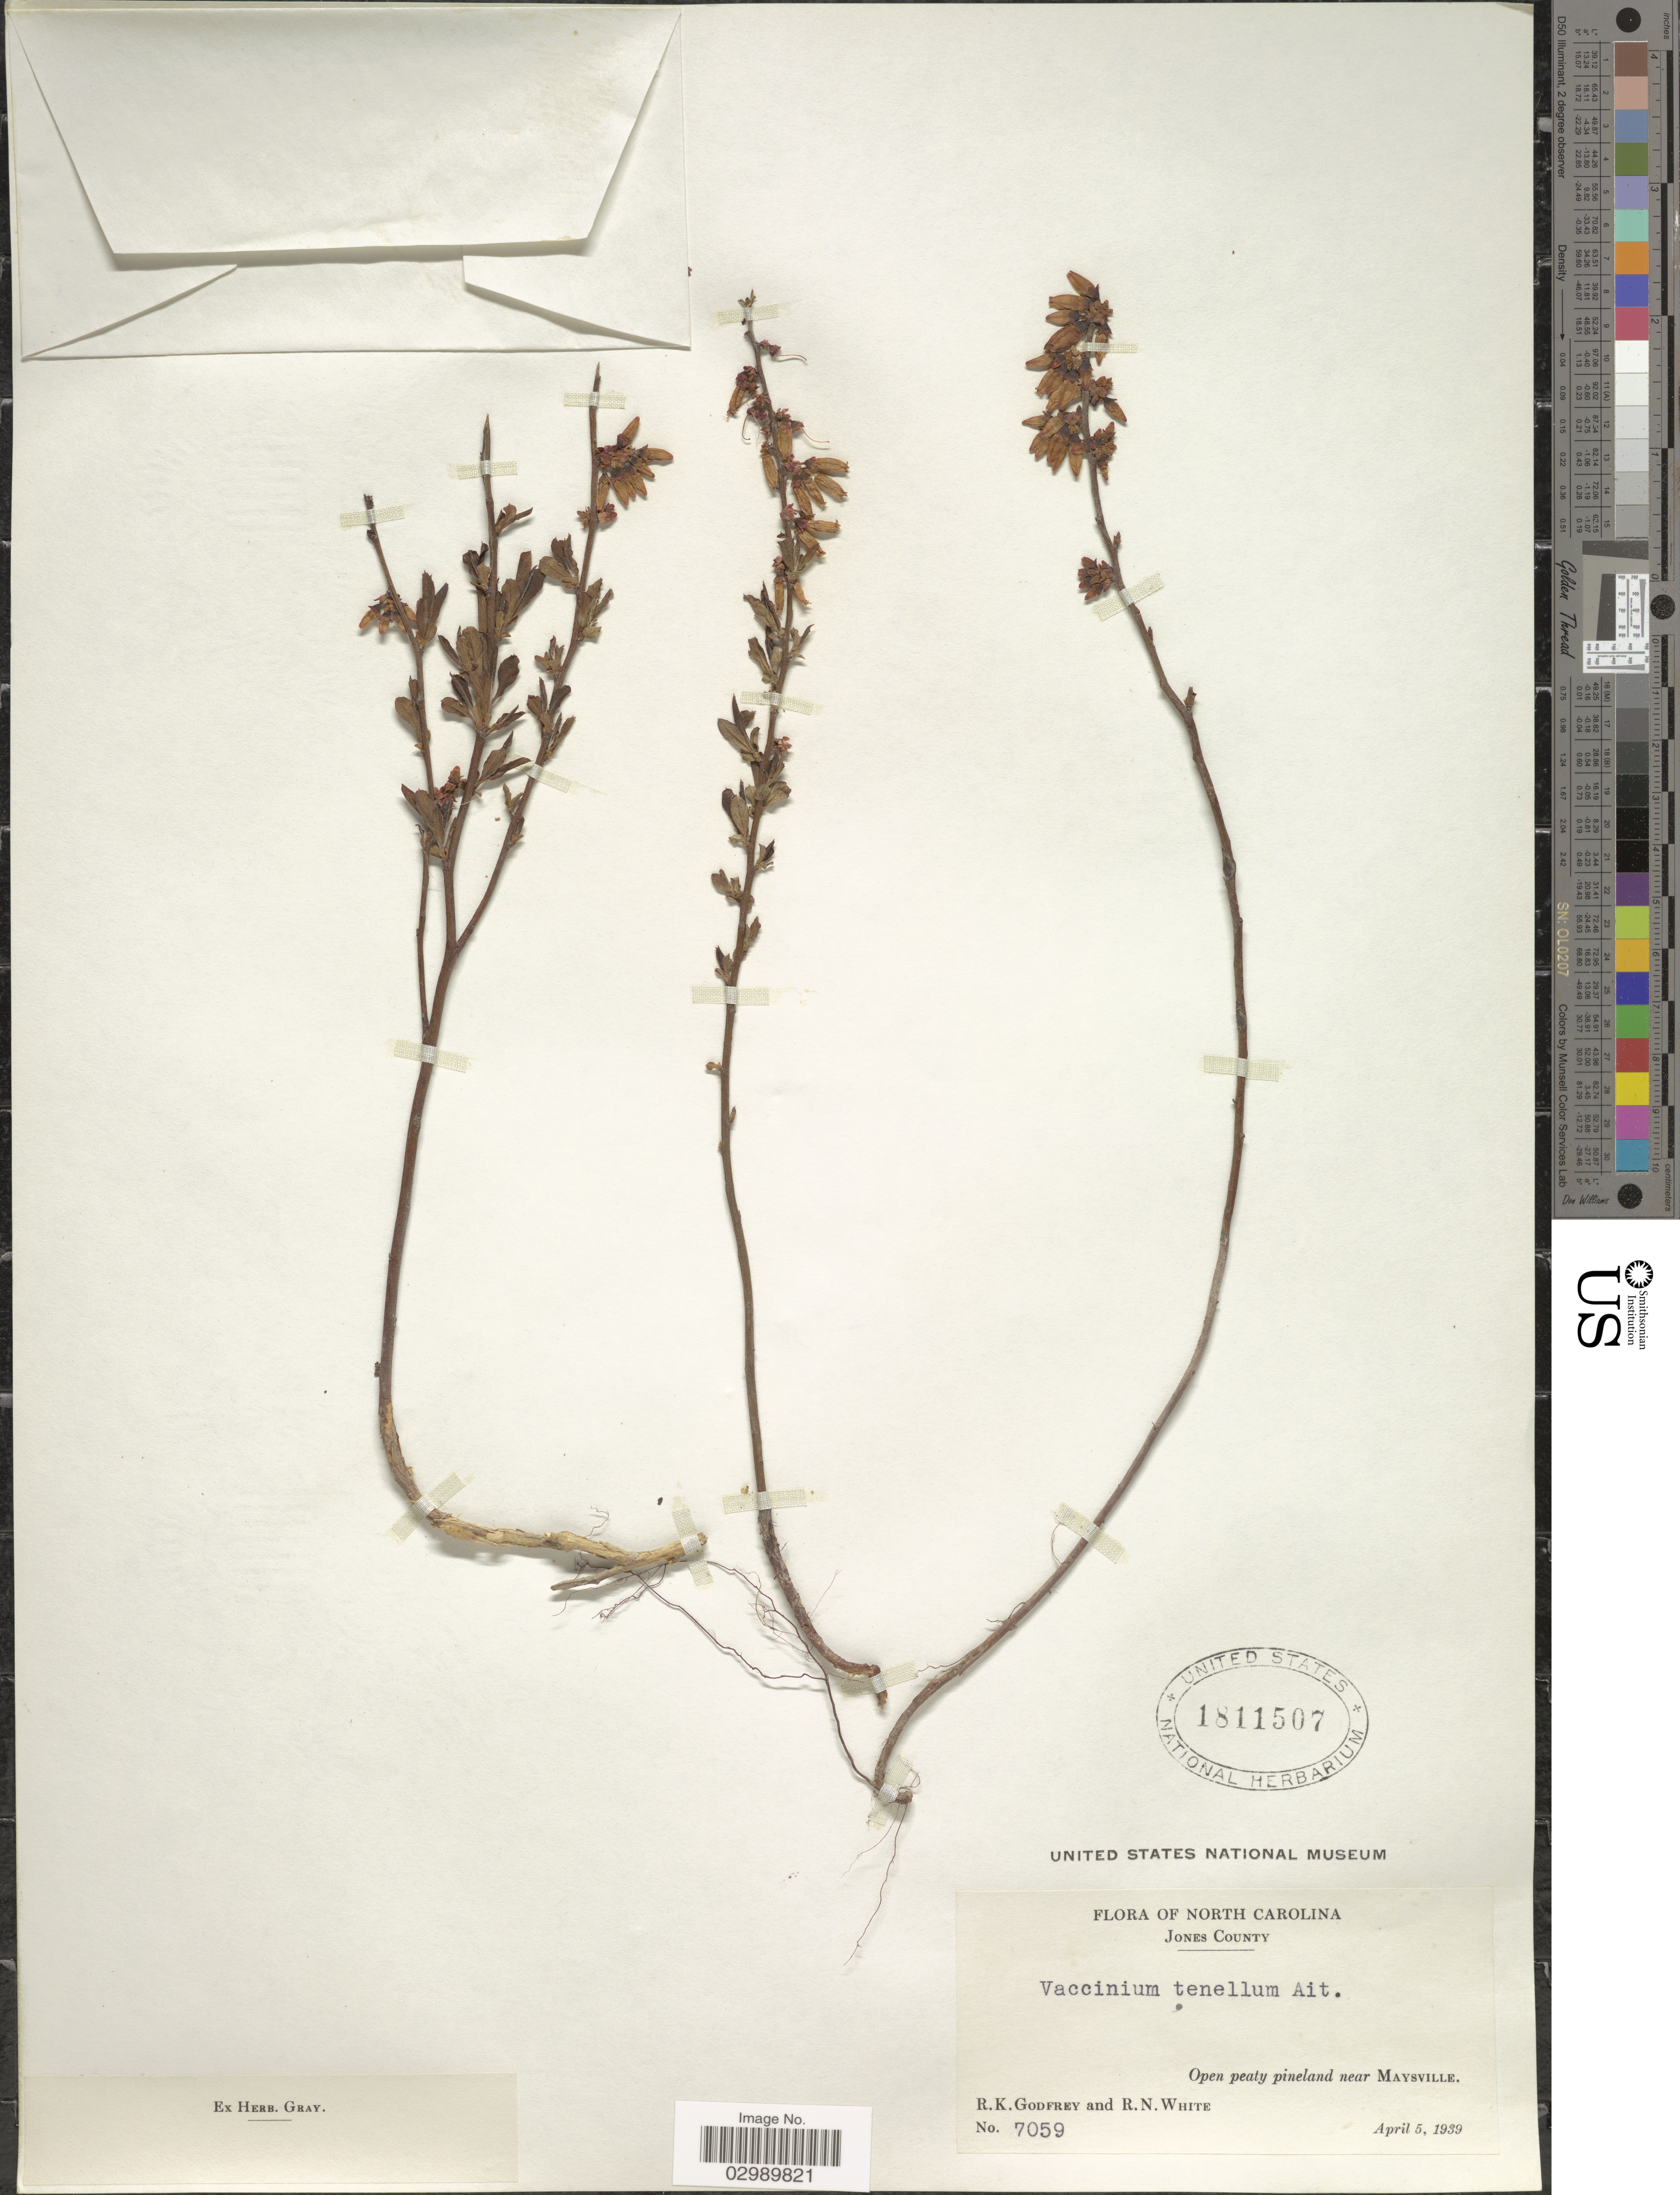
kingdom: Plantae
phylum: Tracheophyta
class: Magnoliopsida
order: Ericales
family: Ericaceae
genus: Vaccinium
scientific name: Vaccinium tenellum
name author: Aiton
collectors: R. K. Godfrey & R. N. White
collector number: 7059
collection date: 1939-04-05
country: United States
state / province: North Carolina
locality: Jones County, Open peaty pineland near Maysville.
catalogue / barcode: US 1811507